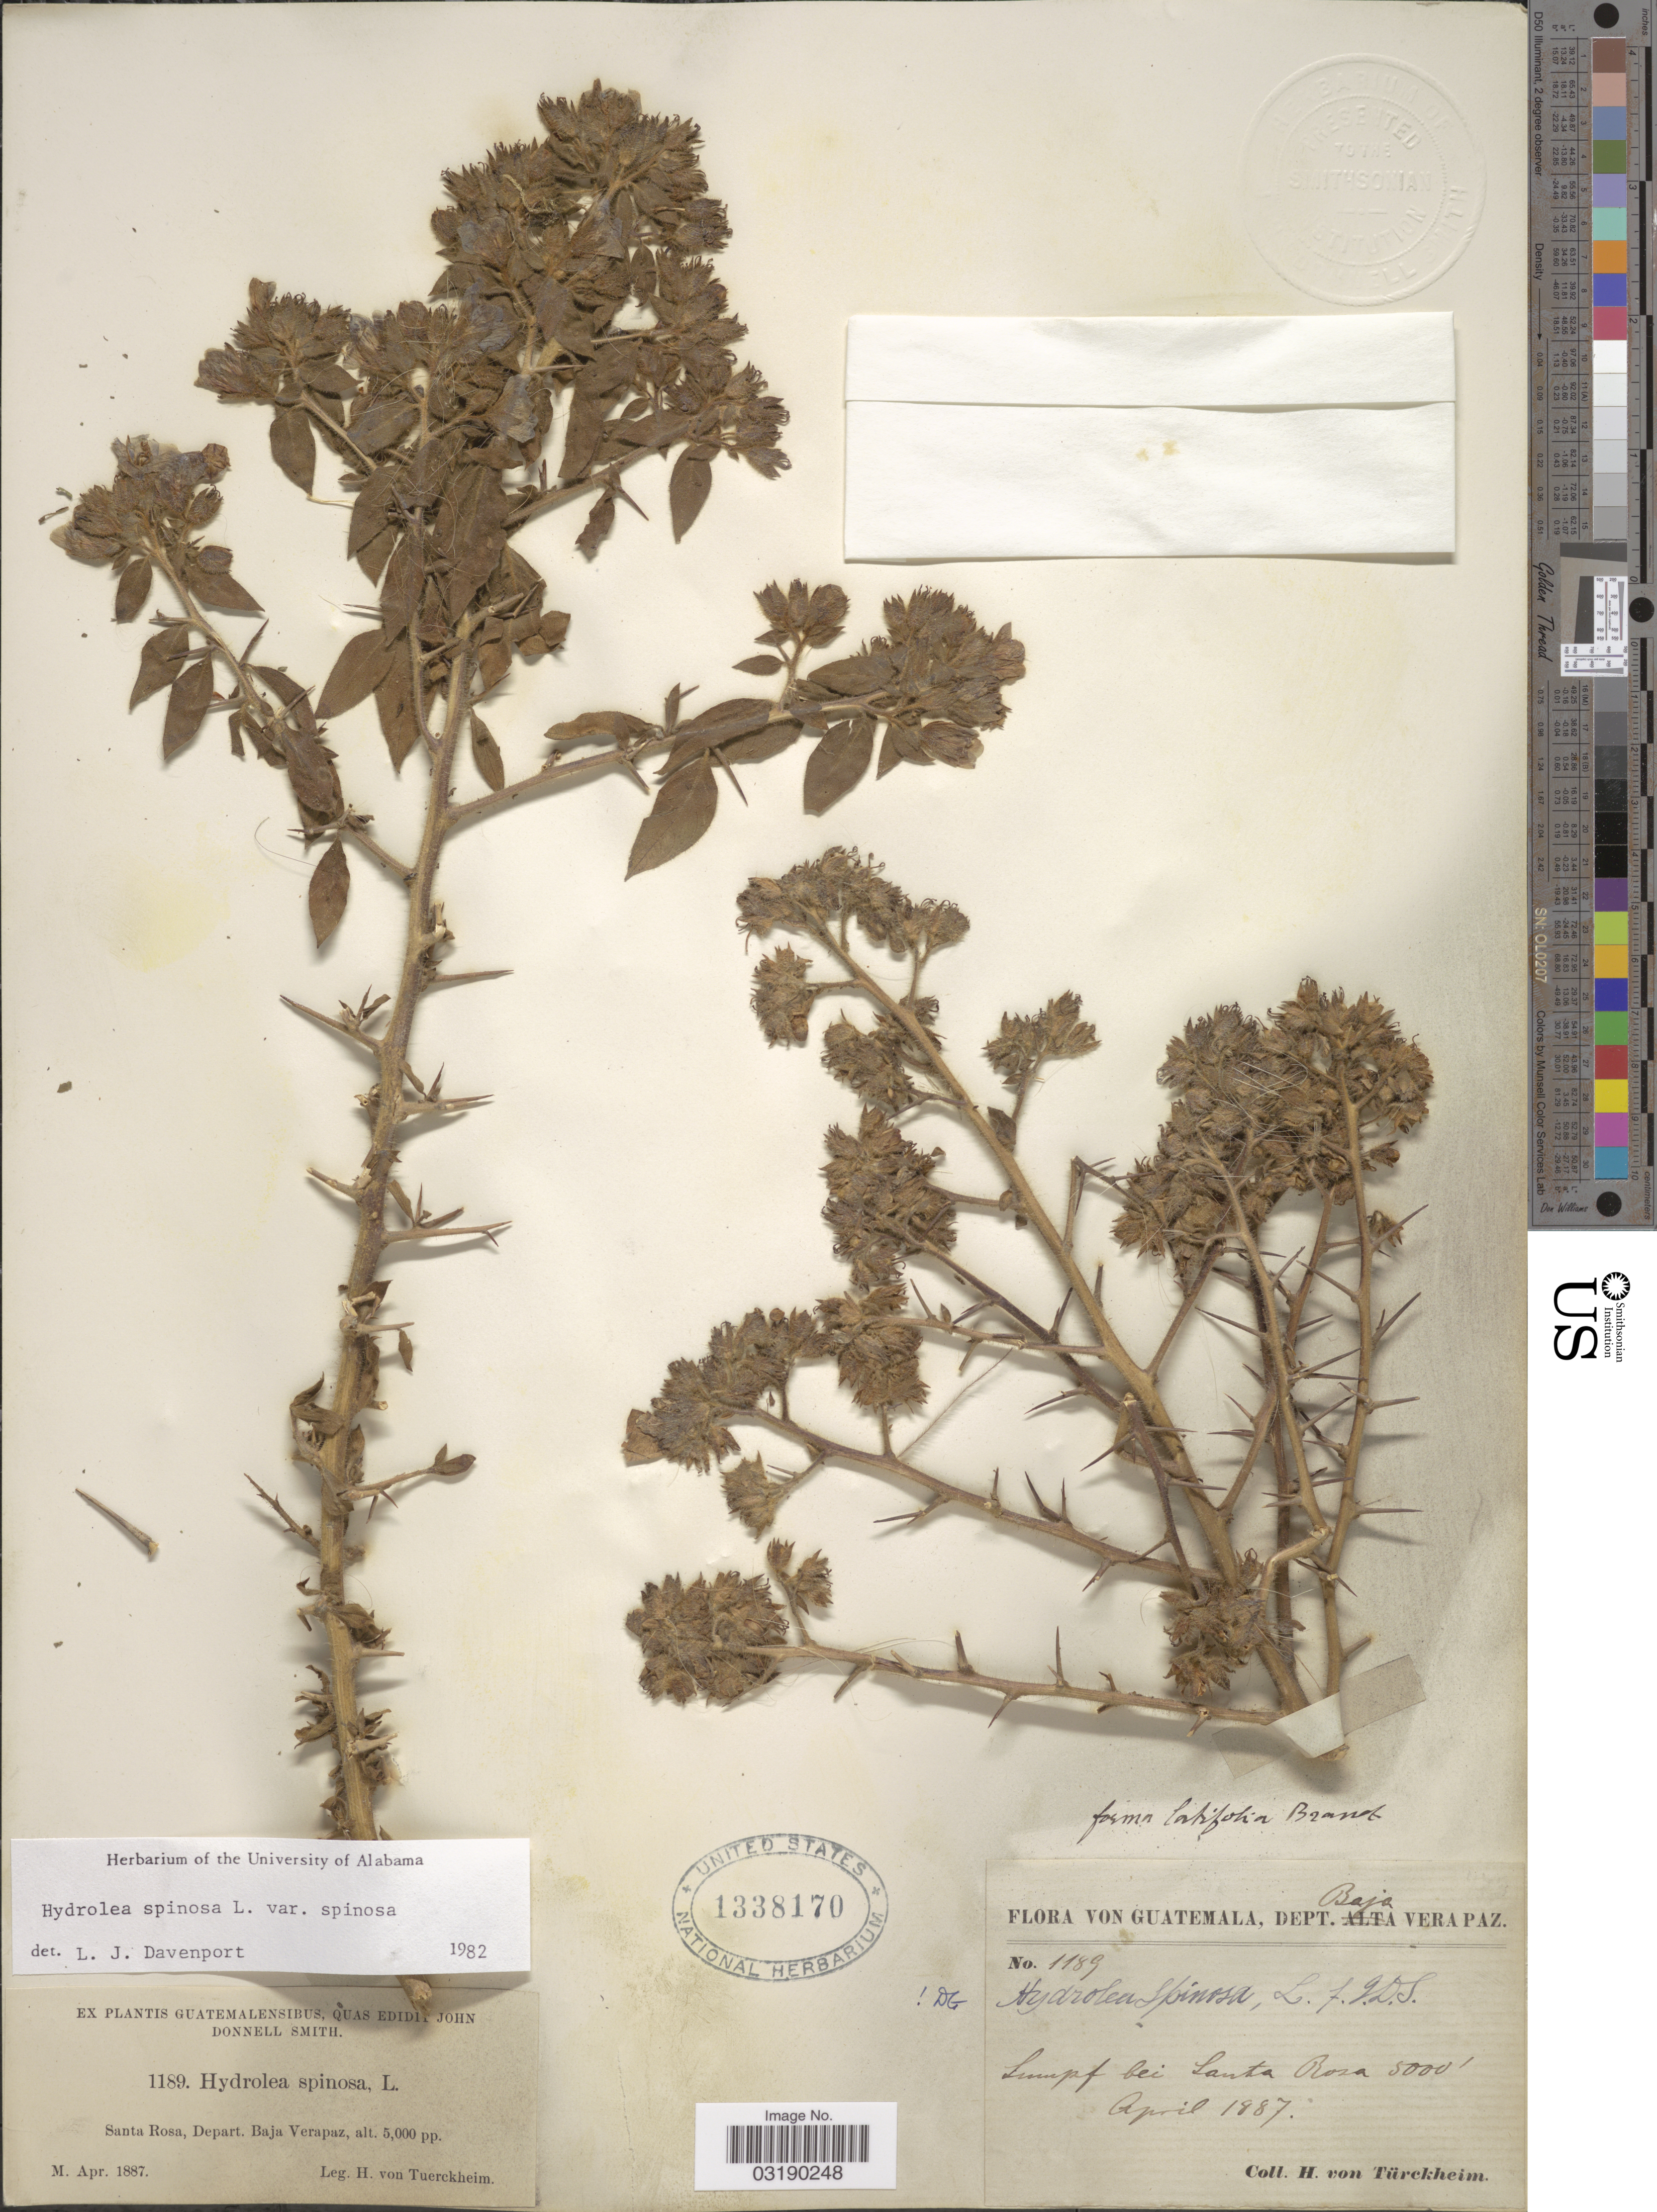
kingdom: Plantae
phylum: Tracheophyta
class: Magnoliopsida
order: Solanales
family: Hydroleaceae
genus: Hydrolea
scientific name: Hydrolea spinosa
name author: L.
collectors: H. von Tuerckheim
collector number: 1189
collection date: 1887-04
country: Guatemala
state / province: Santa Rosa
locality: Depart. Baja Verapaz.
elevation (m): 1524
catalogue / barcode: US 1338170